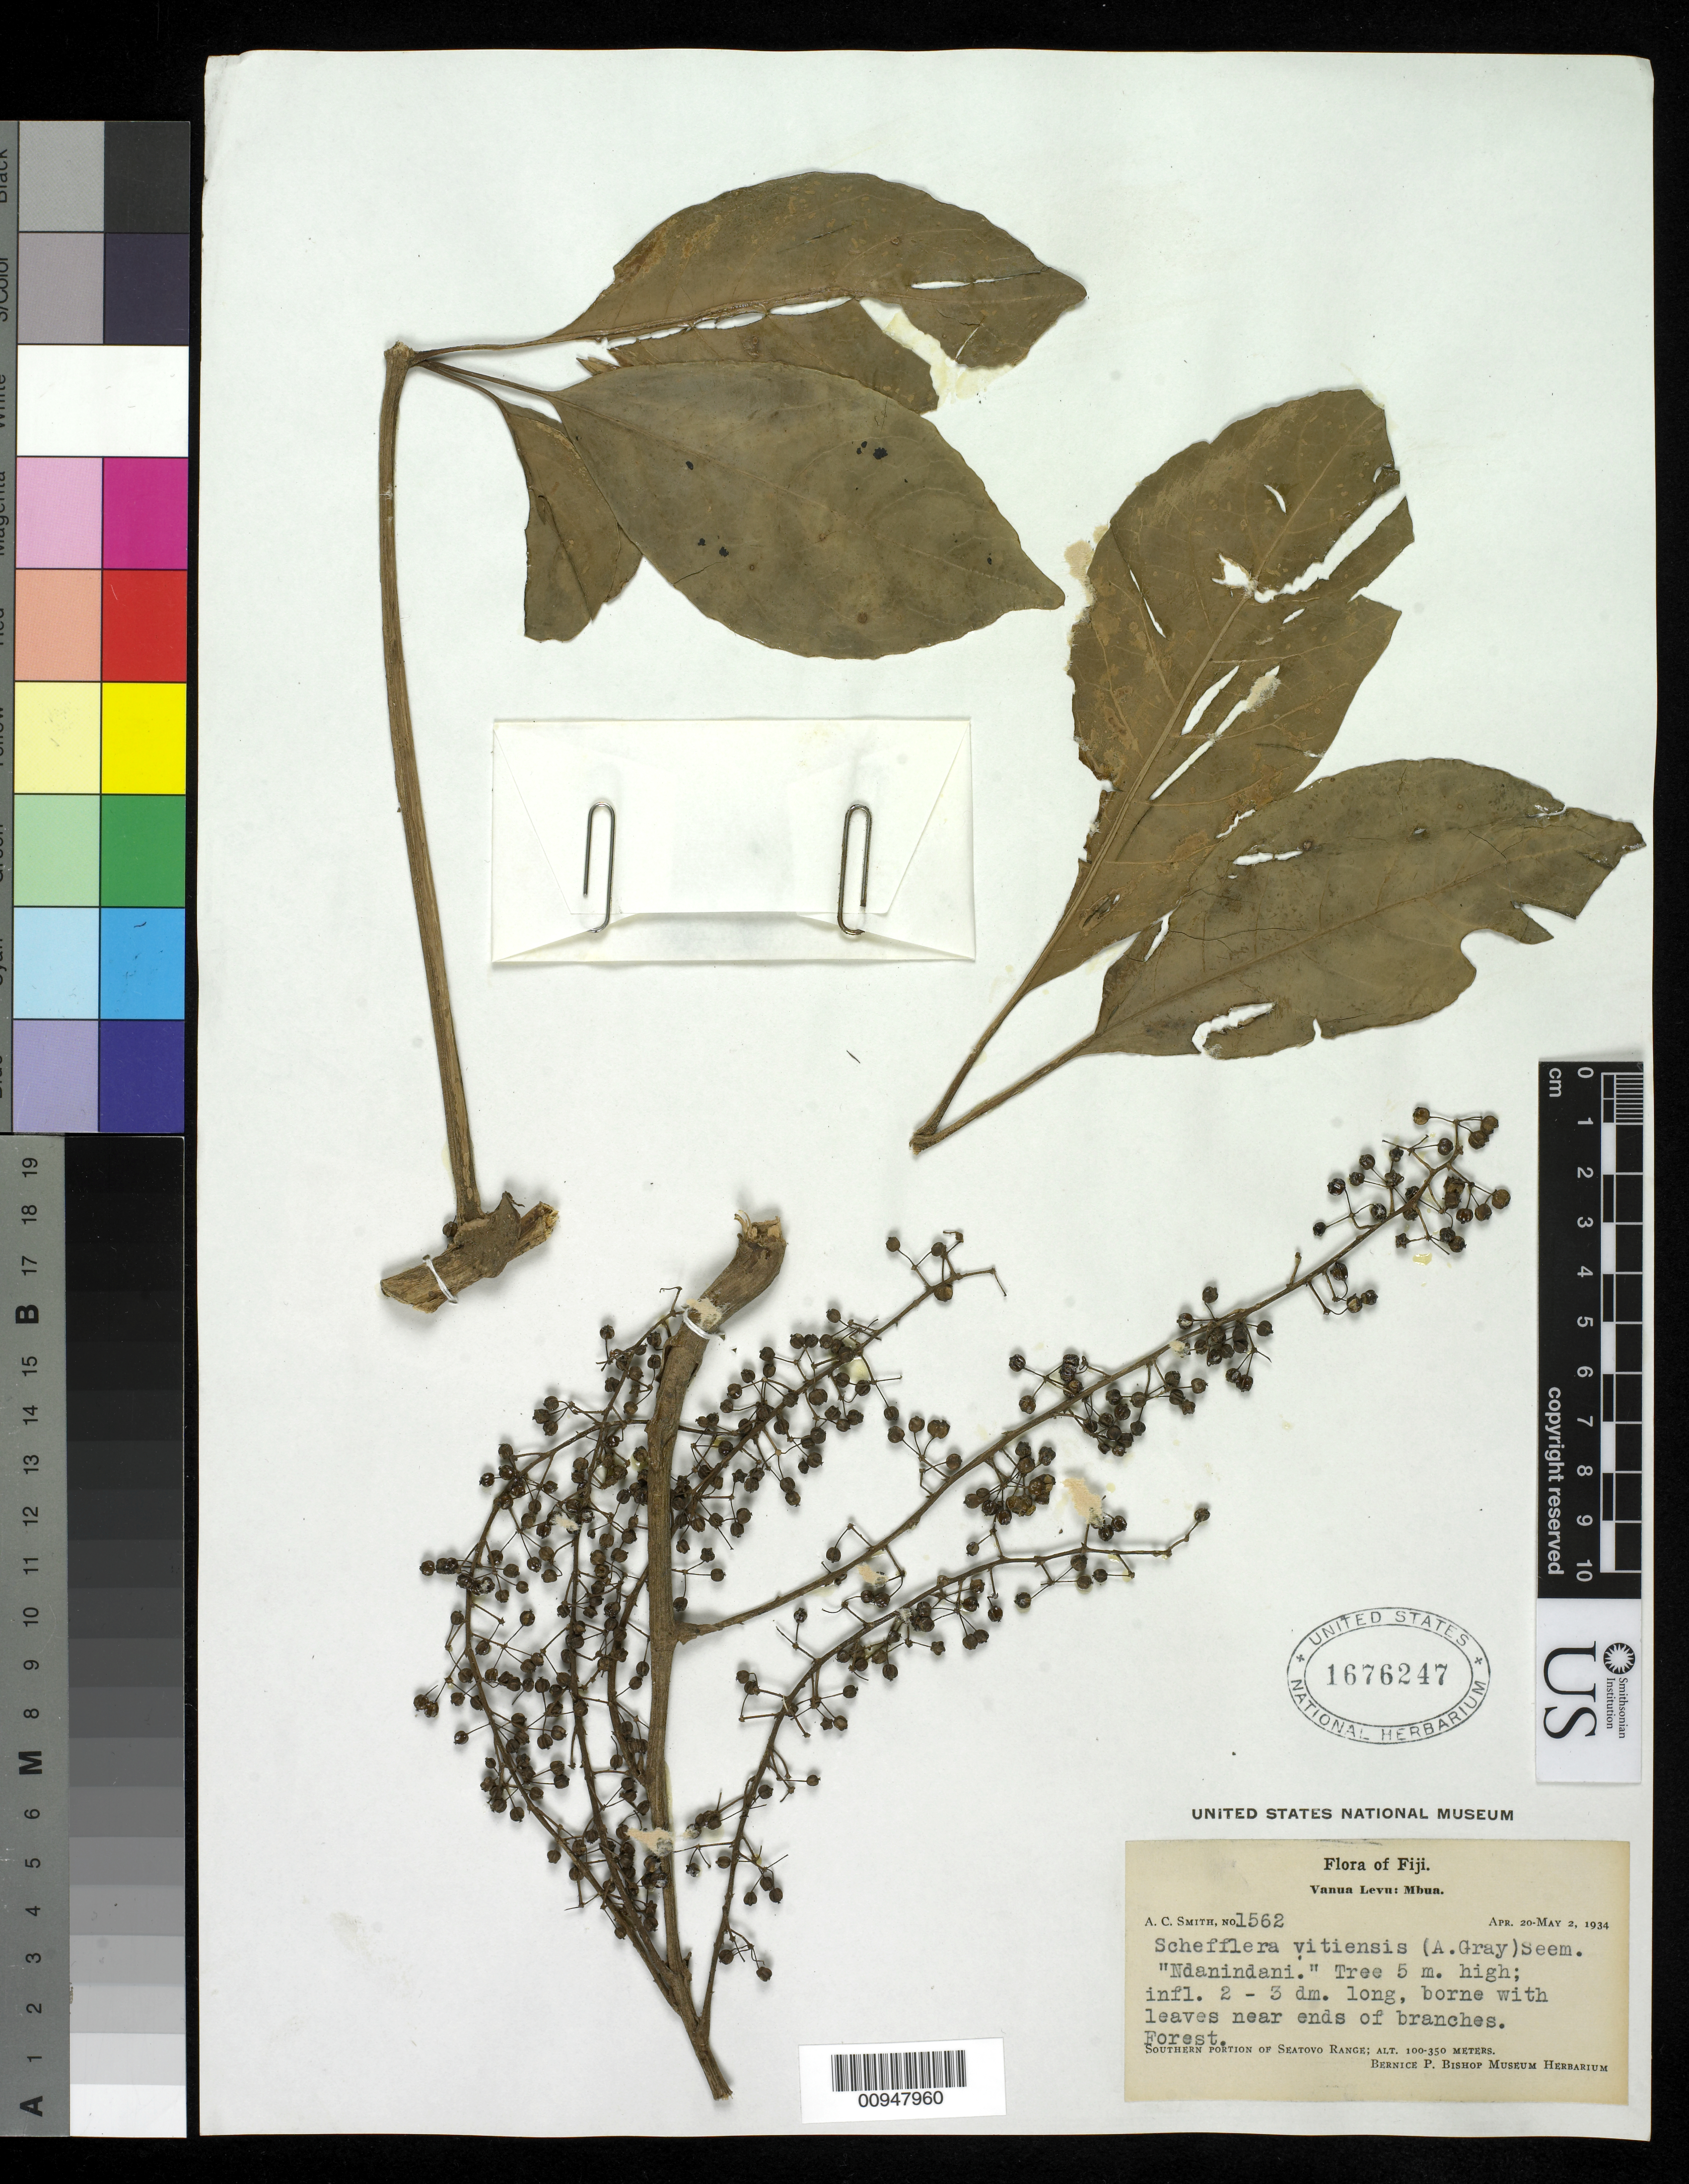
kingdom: Plantae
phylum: Tracheophyta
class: Magnoliopsida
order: Apiales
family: Araliaceae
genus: Schefflera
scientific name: Schefflera vitensis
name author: (A. Gray) Seem.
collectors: C. A. Smith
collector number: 1562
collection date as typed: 20 Apr 1934 to 02 May 1934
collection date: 1934-04-20/1934-05-02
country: Fiji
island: Mbua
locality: Southern portion Seatovo Range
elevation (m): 100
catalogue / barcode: US 1676247